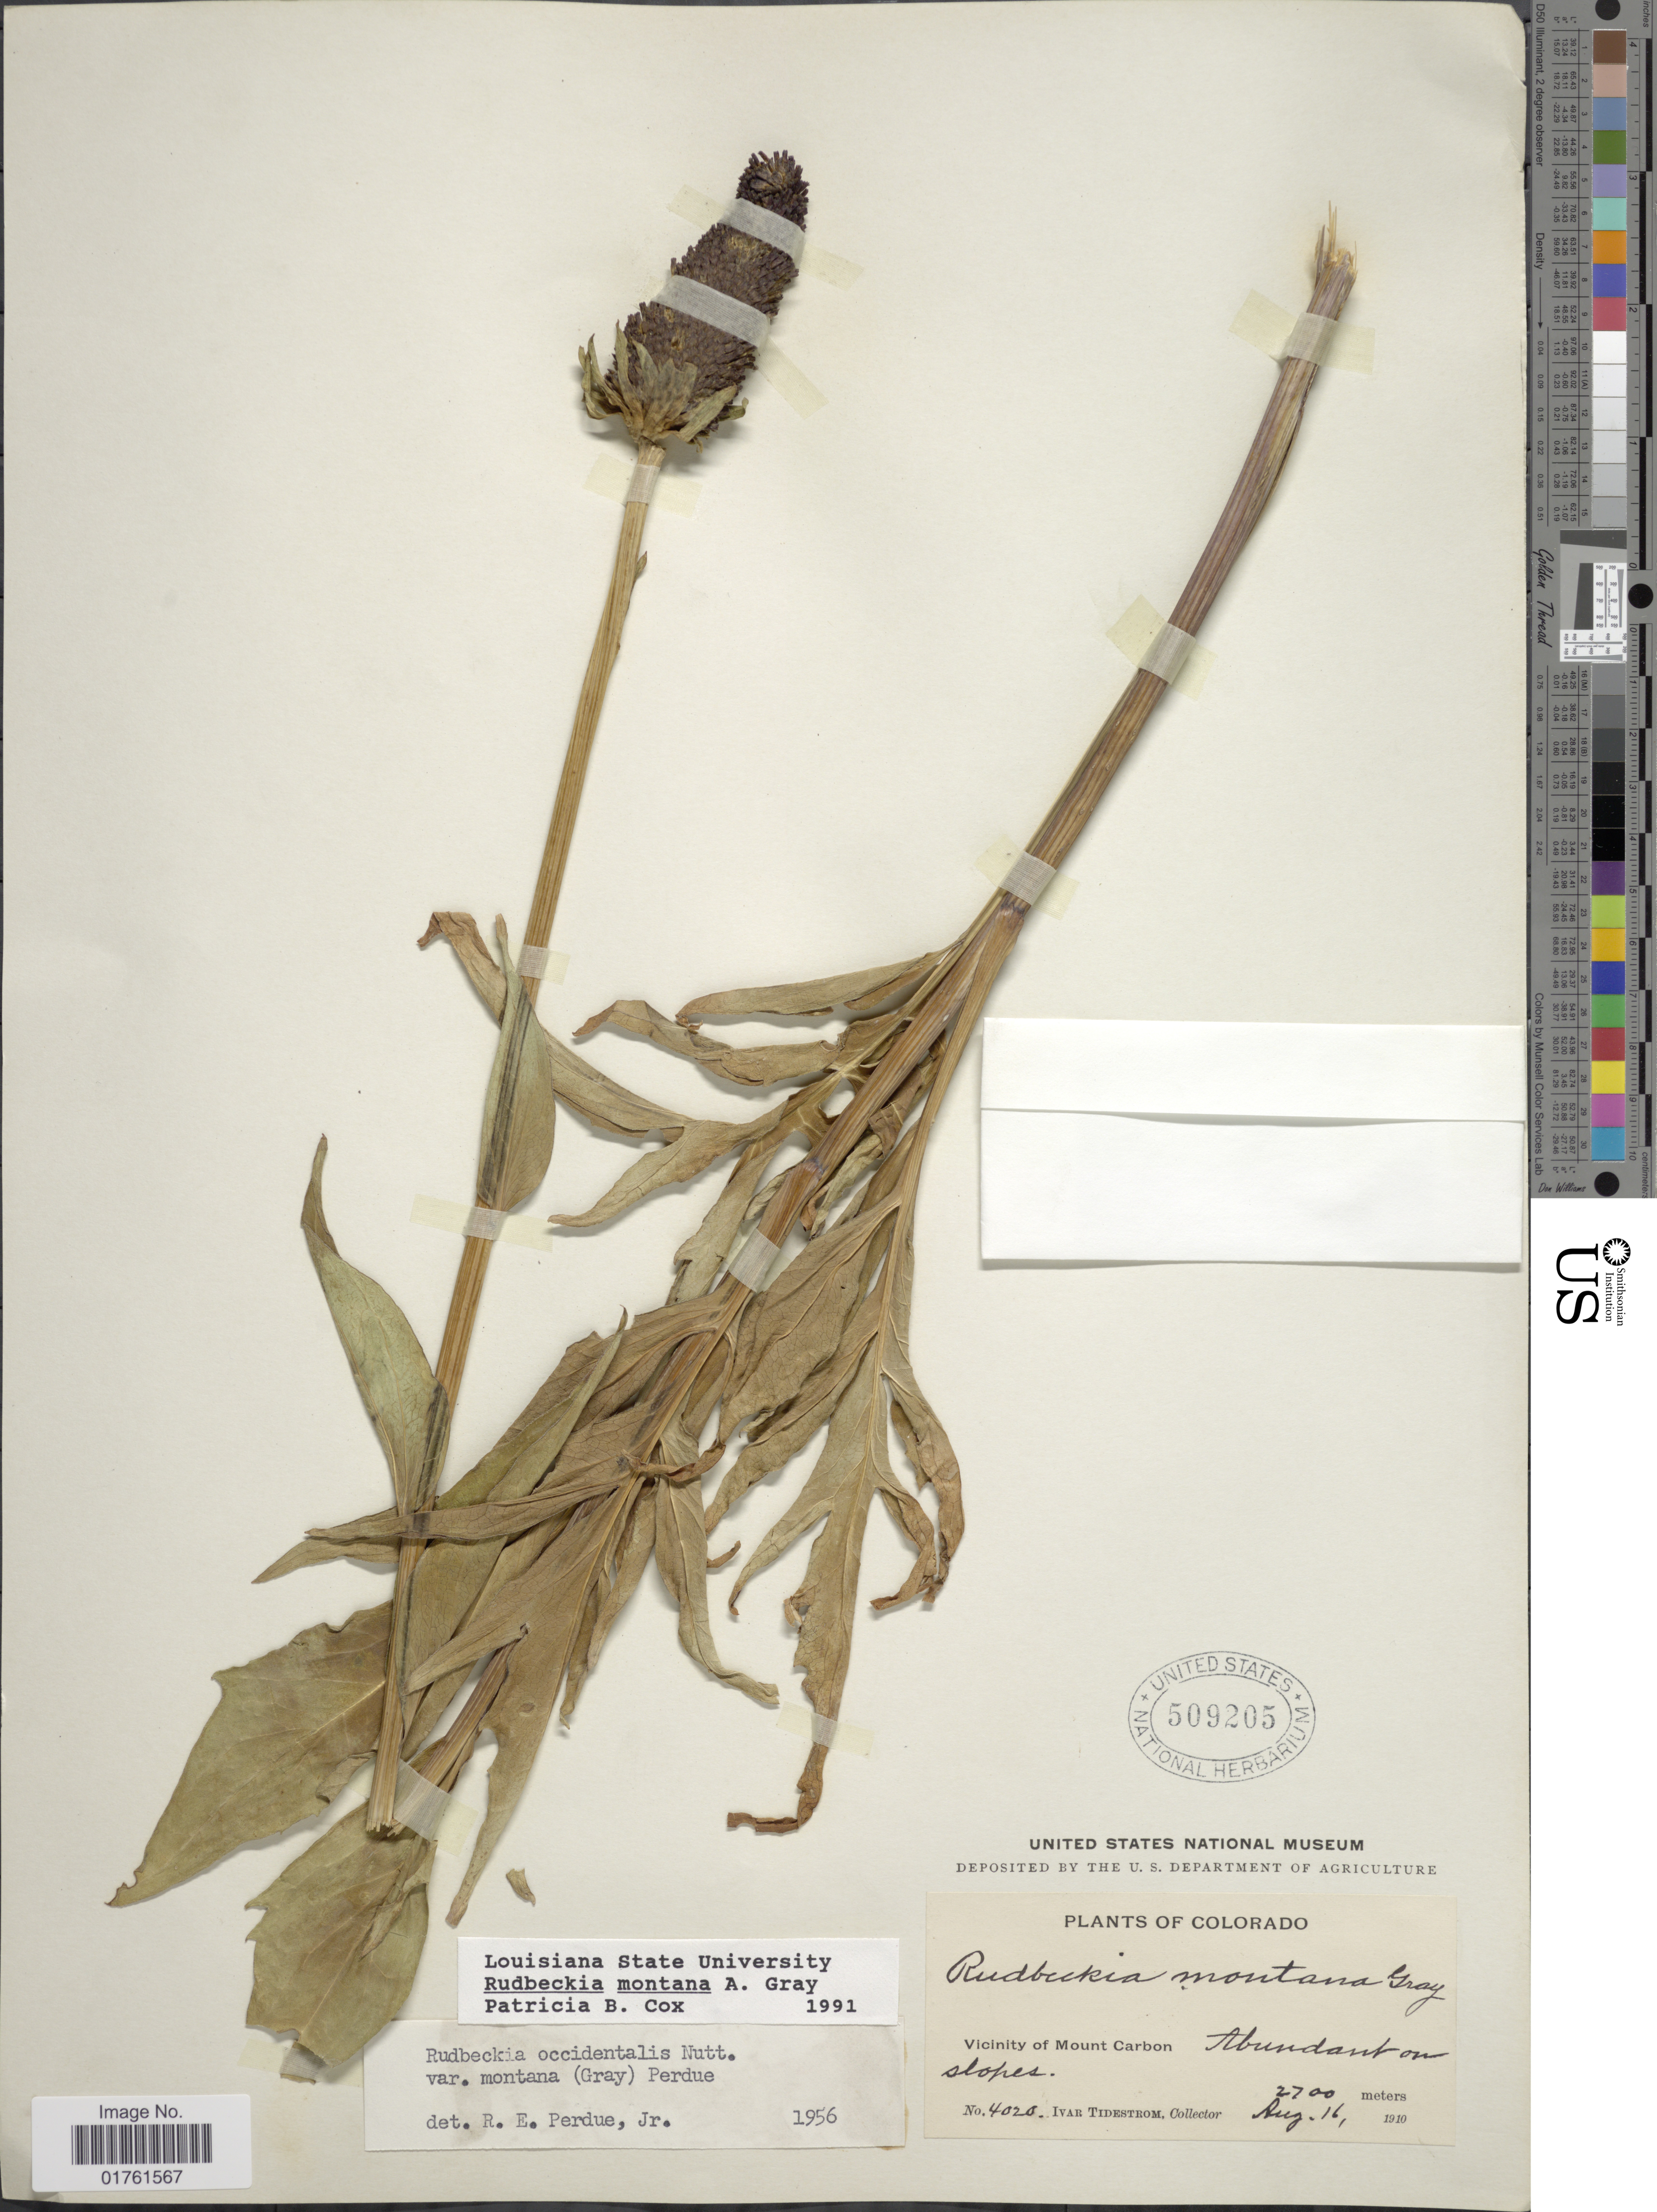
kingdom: Plantae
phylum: Tracheophyta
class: Magnoliopsida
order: Asterales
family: Asteraceae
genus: Rudbeckia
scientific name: Rudbeckia montana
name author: A. Gray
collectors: I. F. Tidestrom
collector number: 4020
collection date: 1910-08-16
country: United States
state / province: Colorado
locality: Vicinity of Mount Carbon, Abundant on slopes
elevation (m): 2700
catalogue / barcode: US 509205